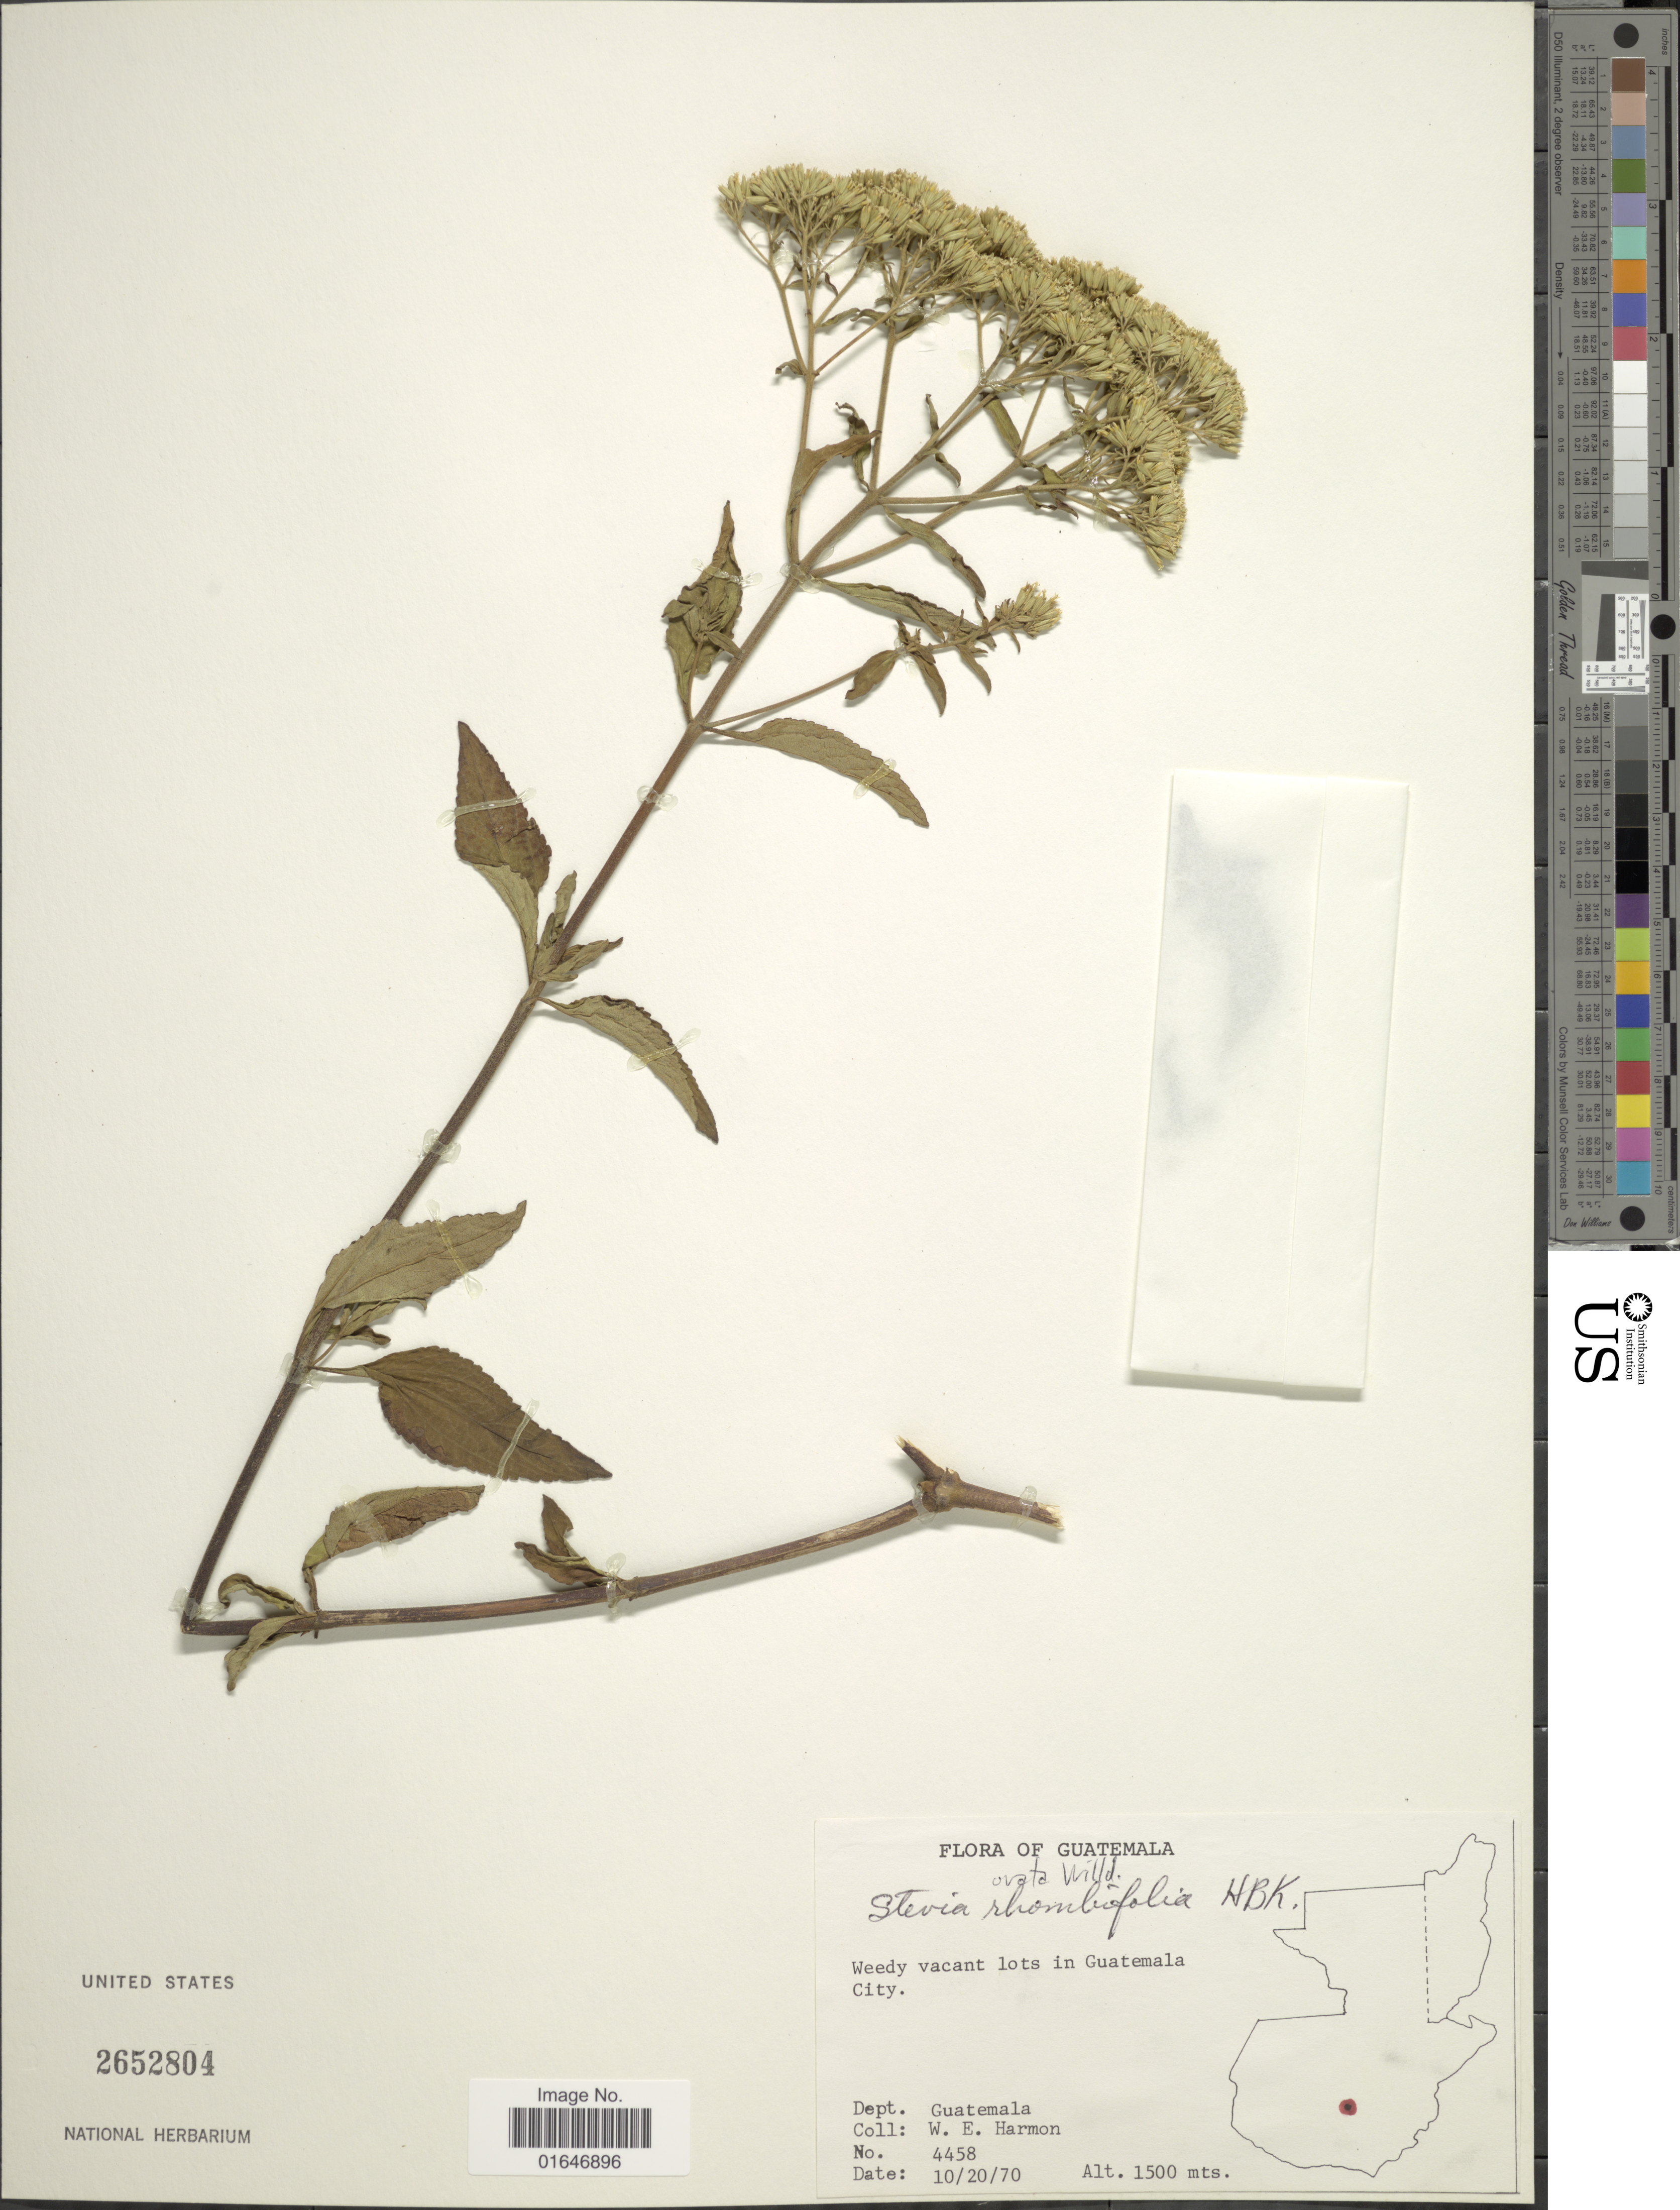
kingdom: Plantae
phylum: Tracheophyta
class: Magnoliopsida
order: Asterales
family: Asteraceae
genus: Stevia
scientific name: Stevia ovata var. ovata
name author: Willd.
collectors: W. E. Harmon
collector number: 4458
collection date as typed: Transcribed d/m/y: 20/10/70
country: Guatemala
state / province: Guatemala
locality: Weed vacant lots in Guatemala City.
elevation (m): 1500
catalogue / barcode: US 2652804